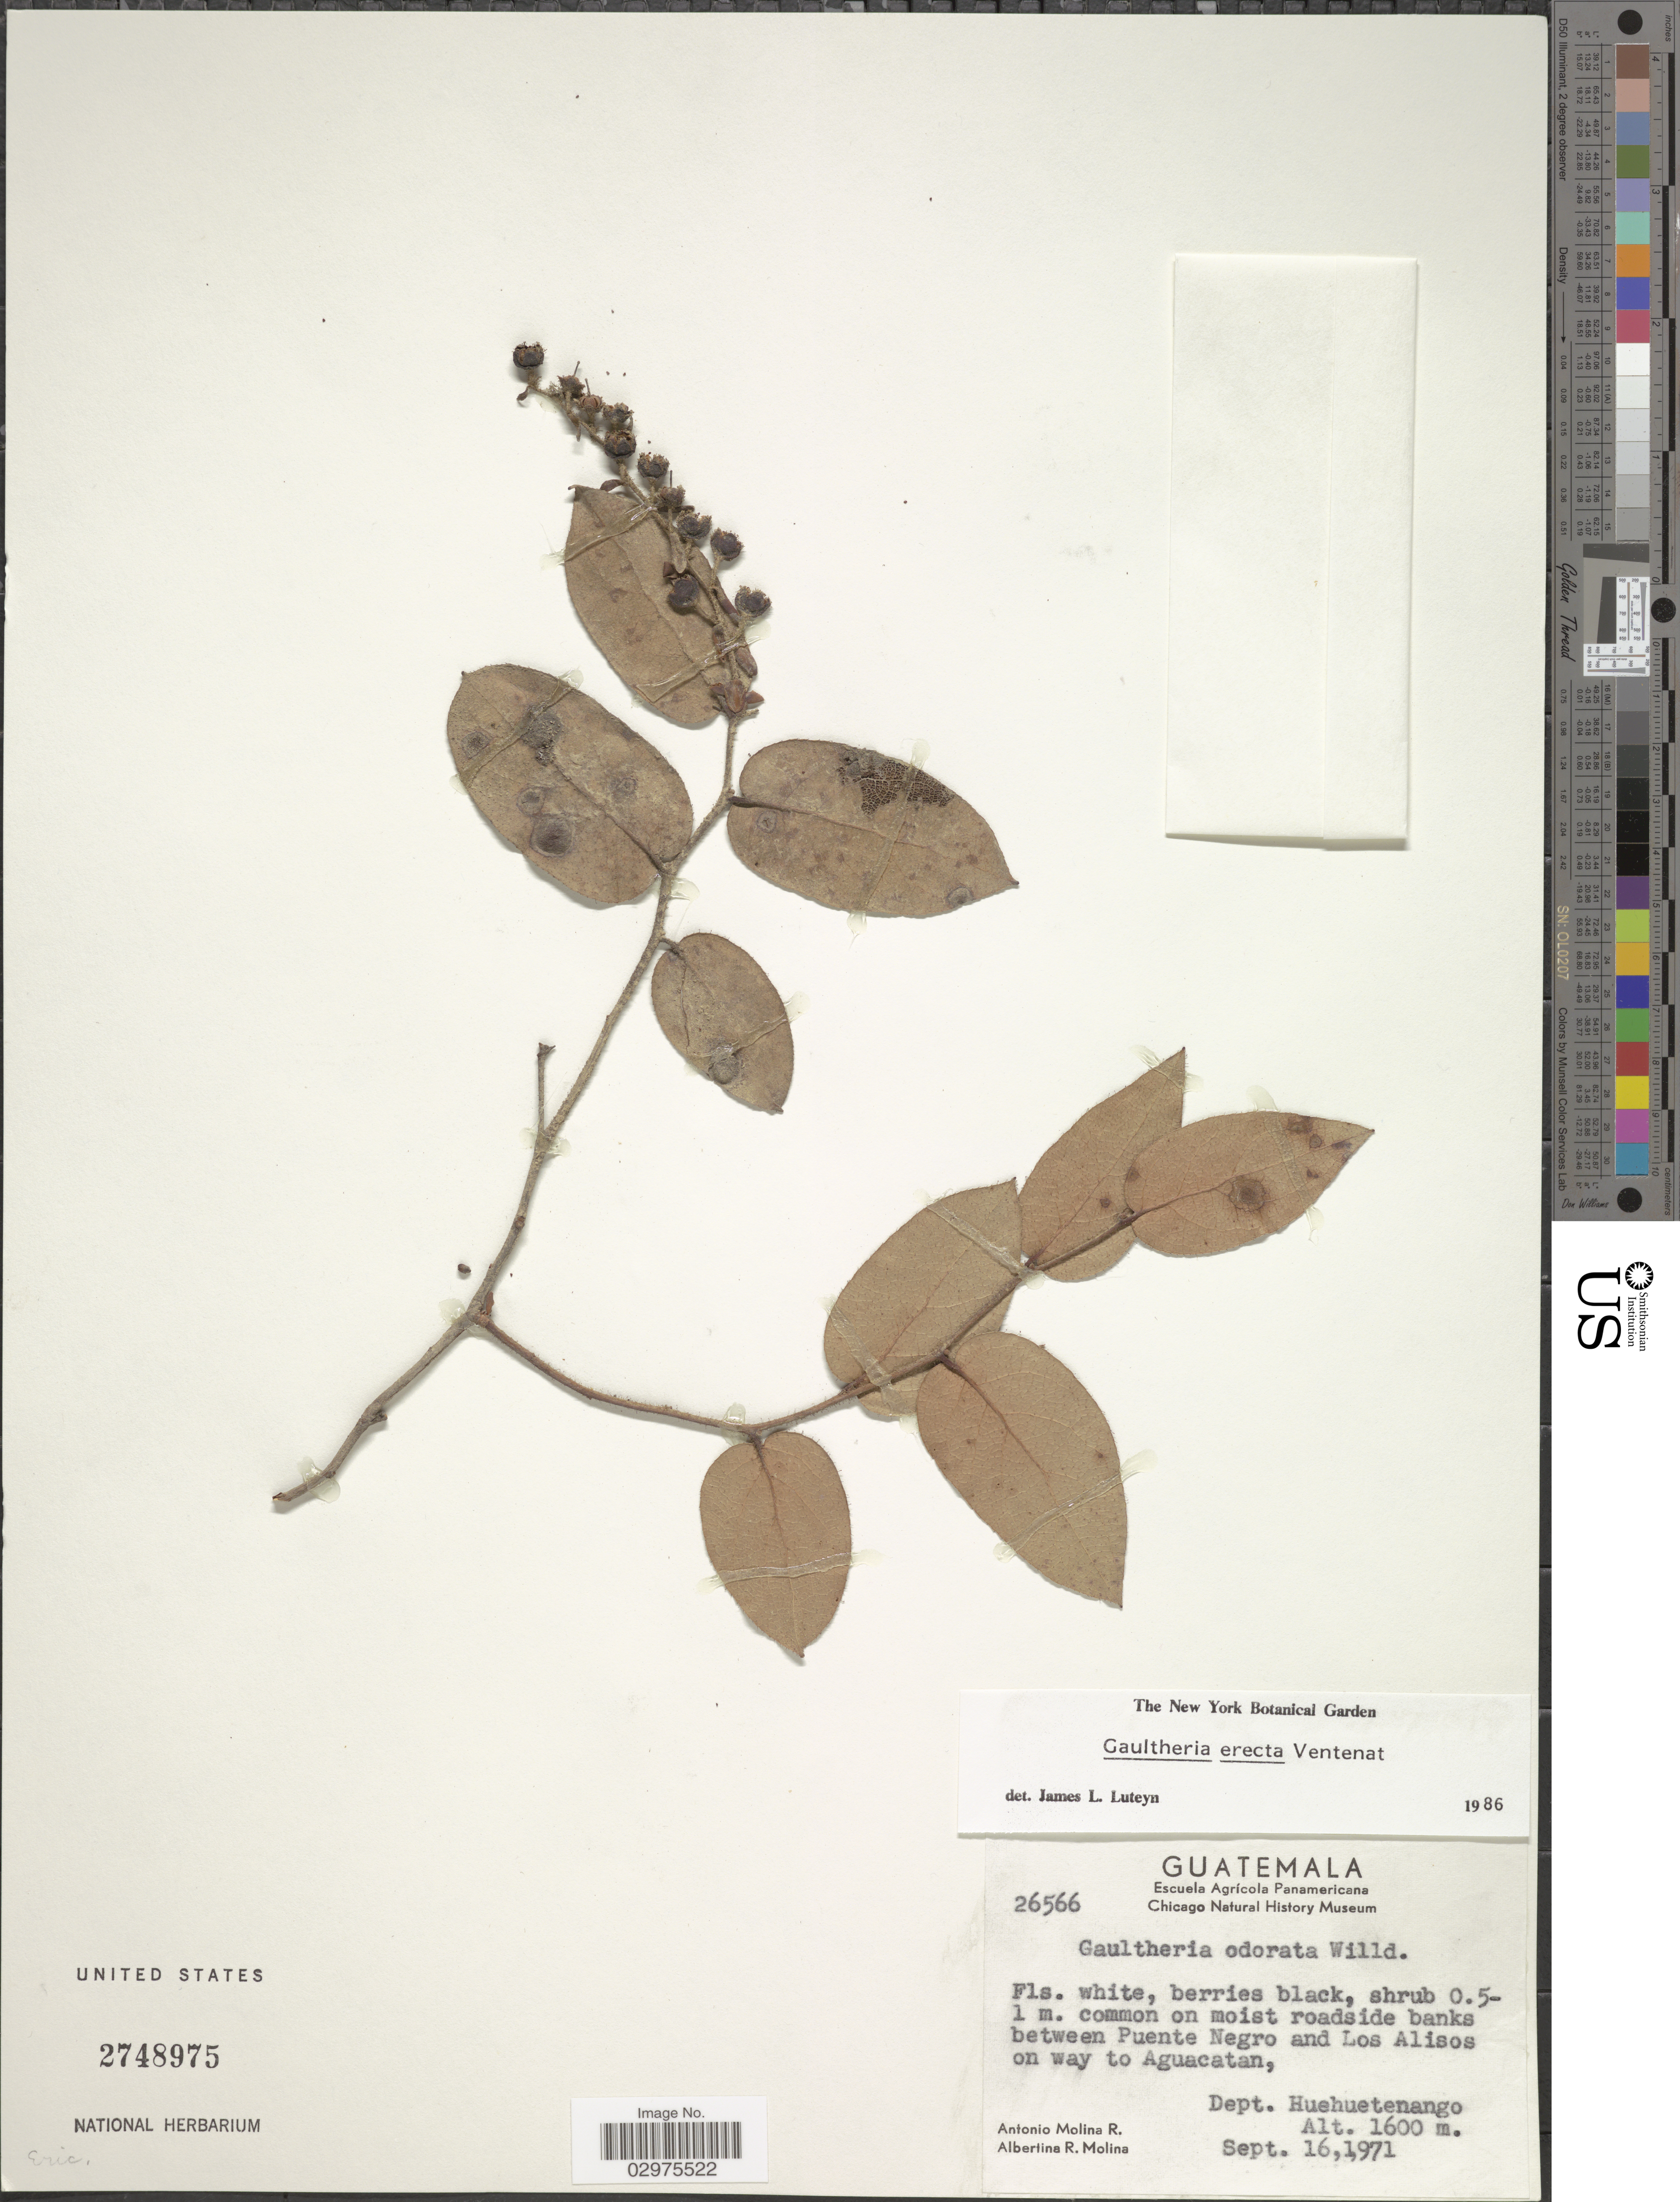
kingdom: Plantae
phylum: Tracheophyta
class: Magnoliopsida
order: Ericales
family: Ericaceae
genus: Gaultheria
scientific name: Gaultheria erecta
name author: Vent.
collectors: A. Molina R. & A. R. Molina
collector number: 26566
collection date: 1971-09-16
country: Guatemala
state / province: Huehuetenango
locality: Between Puente Negro and Los Alisos on way to Aguacatan, Dept. Huehuetenango.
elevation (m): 1600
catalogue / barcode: US 2748975